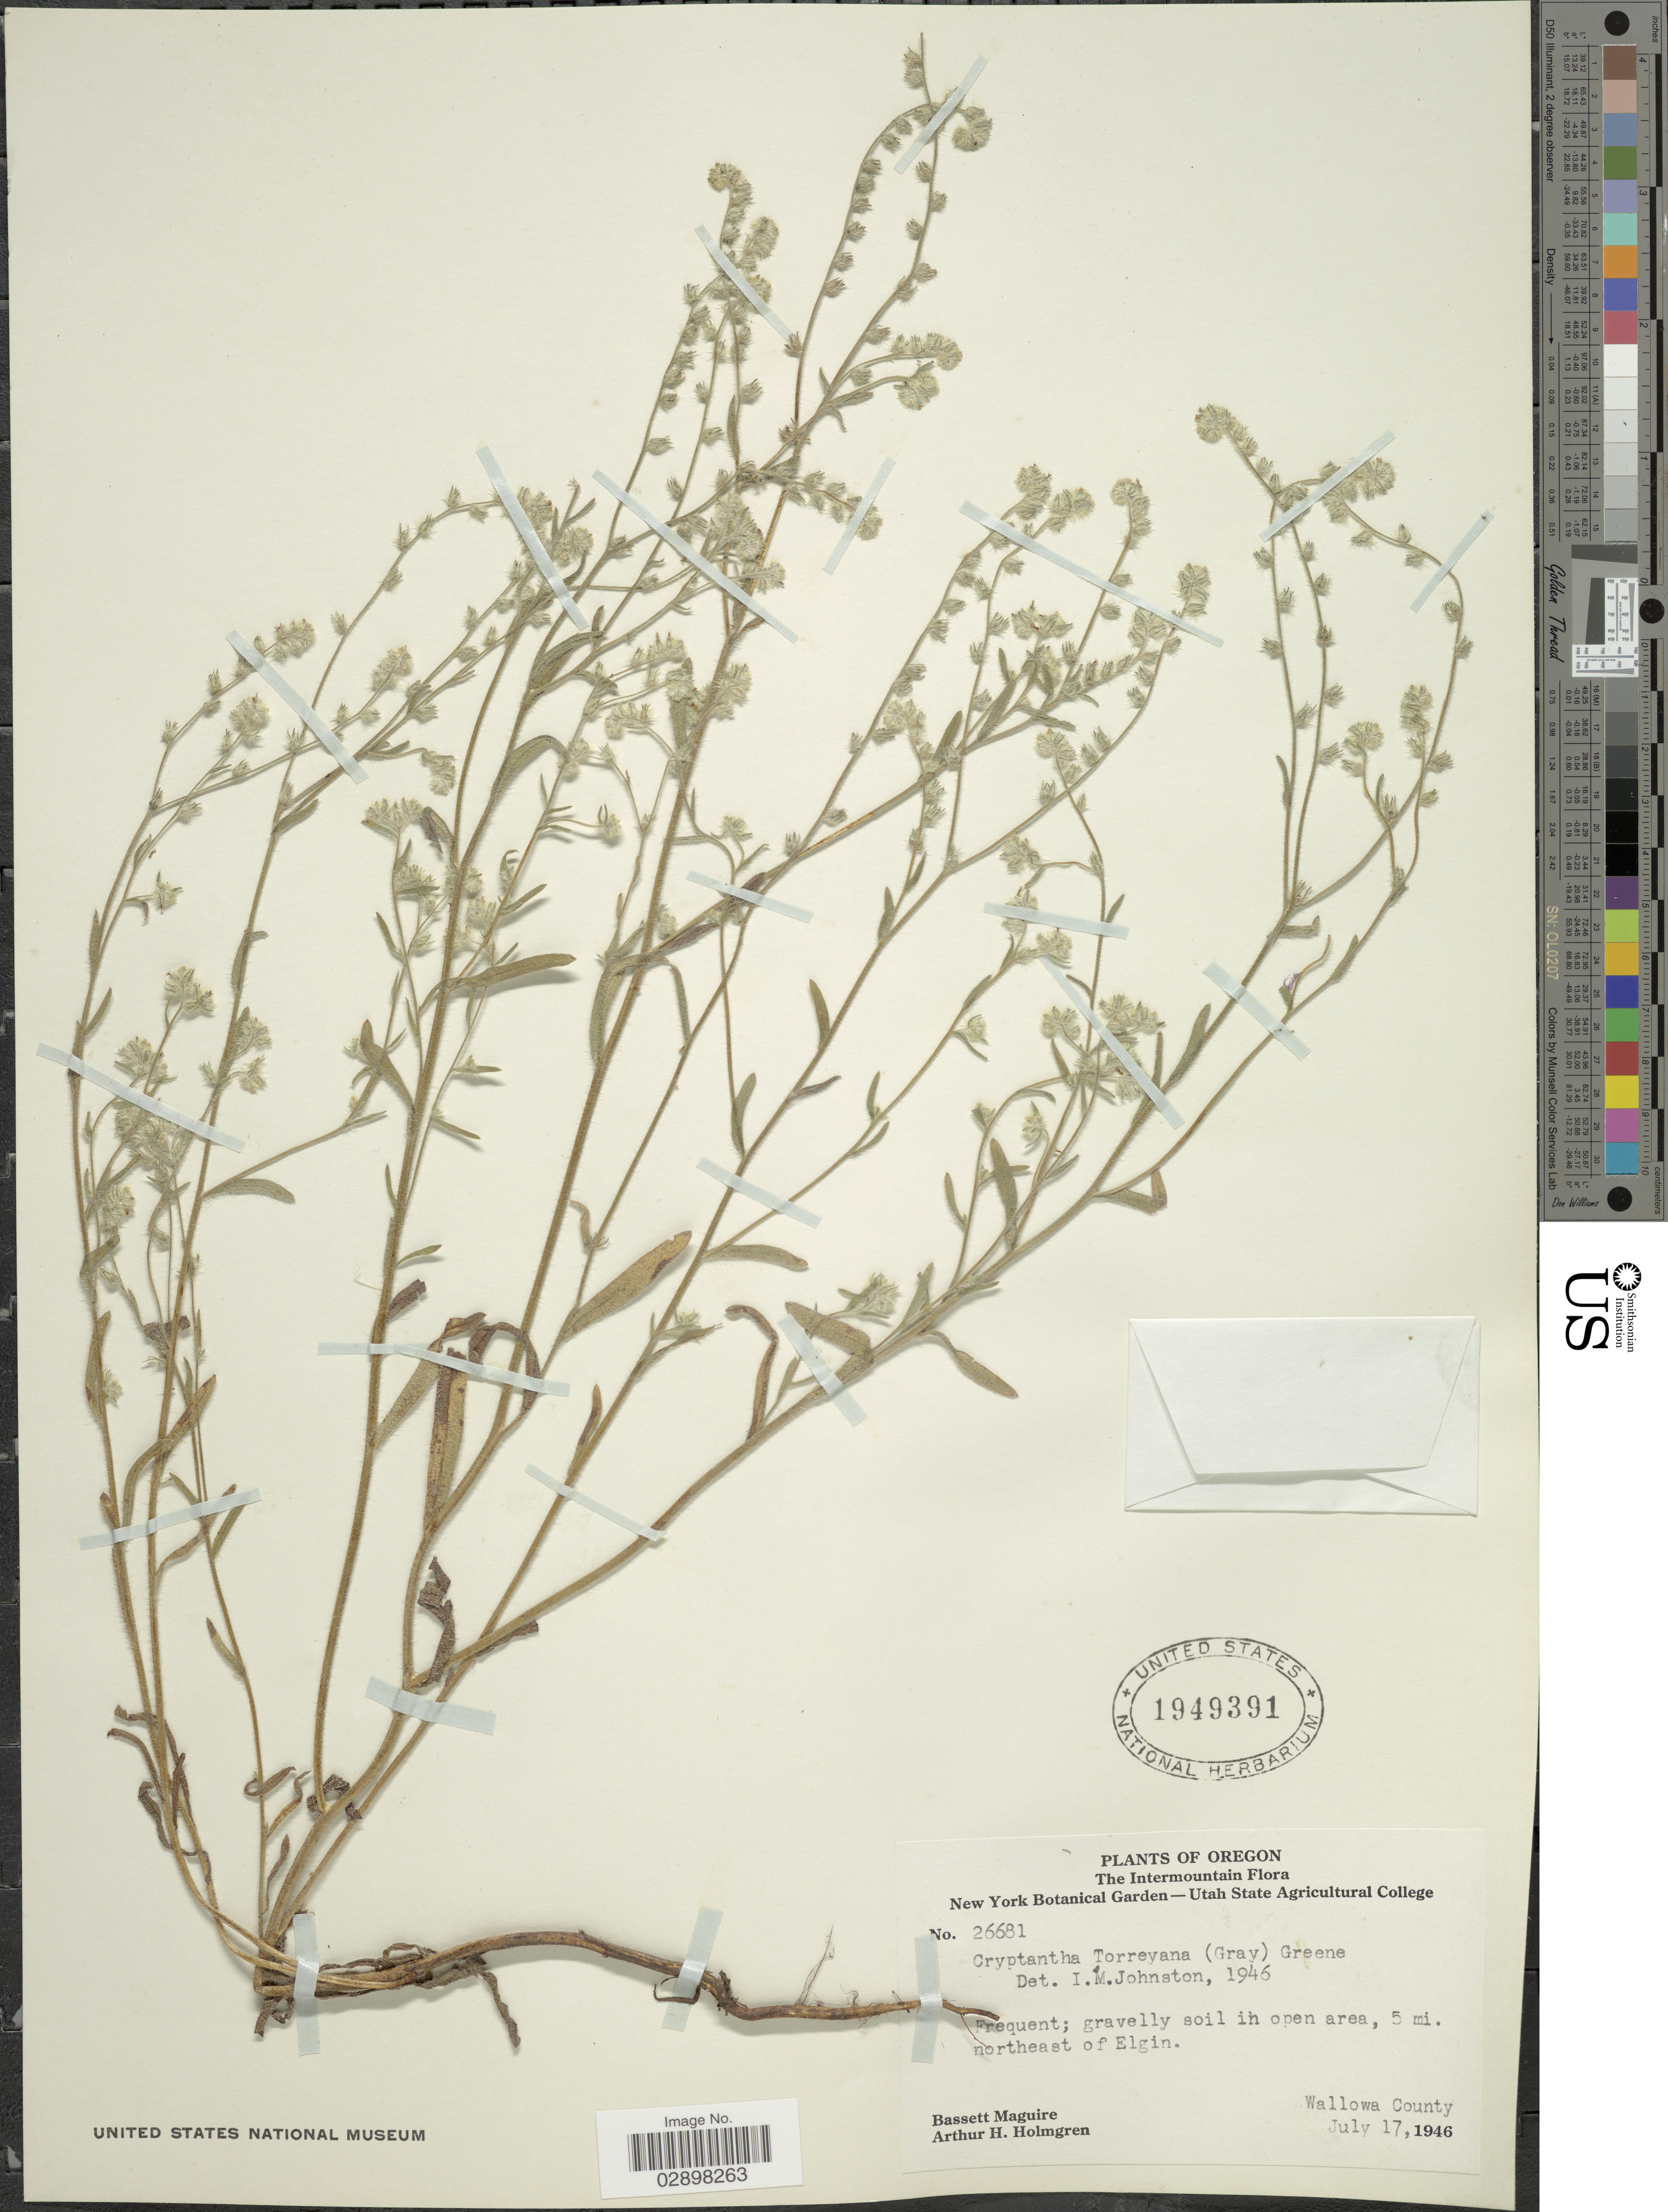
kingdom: Plantae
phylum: Tracheophyta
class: Magnoliopsida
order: Boraginales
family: Boraginaceae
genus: Cryptantha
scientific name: Cryptantha torreyana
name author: (A. Gray) S.W. Greene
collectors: B. Maguire & A. H. Holmgren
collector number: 26681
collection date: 1946-07-17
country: United States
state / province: Oregon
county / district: Wallowa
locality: The Intermountain, 5 mi. northeast of Elgin, Wallowa County.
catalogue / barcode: US 1949391